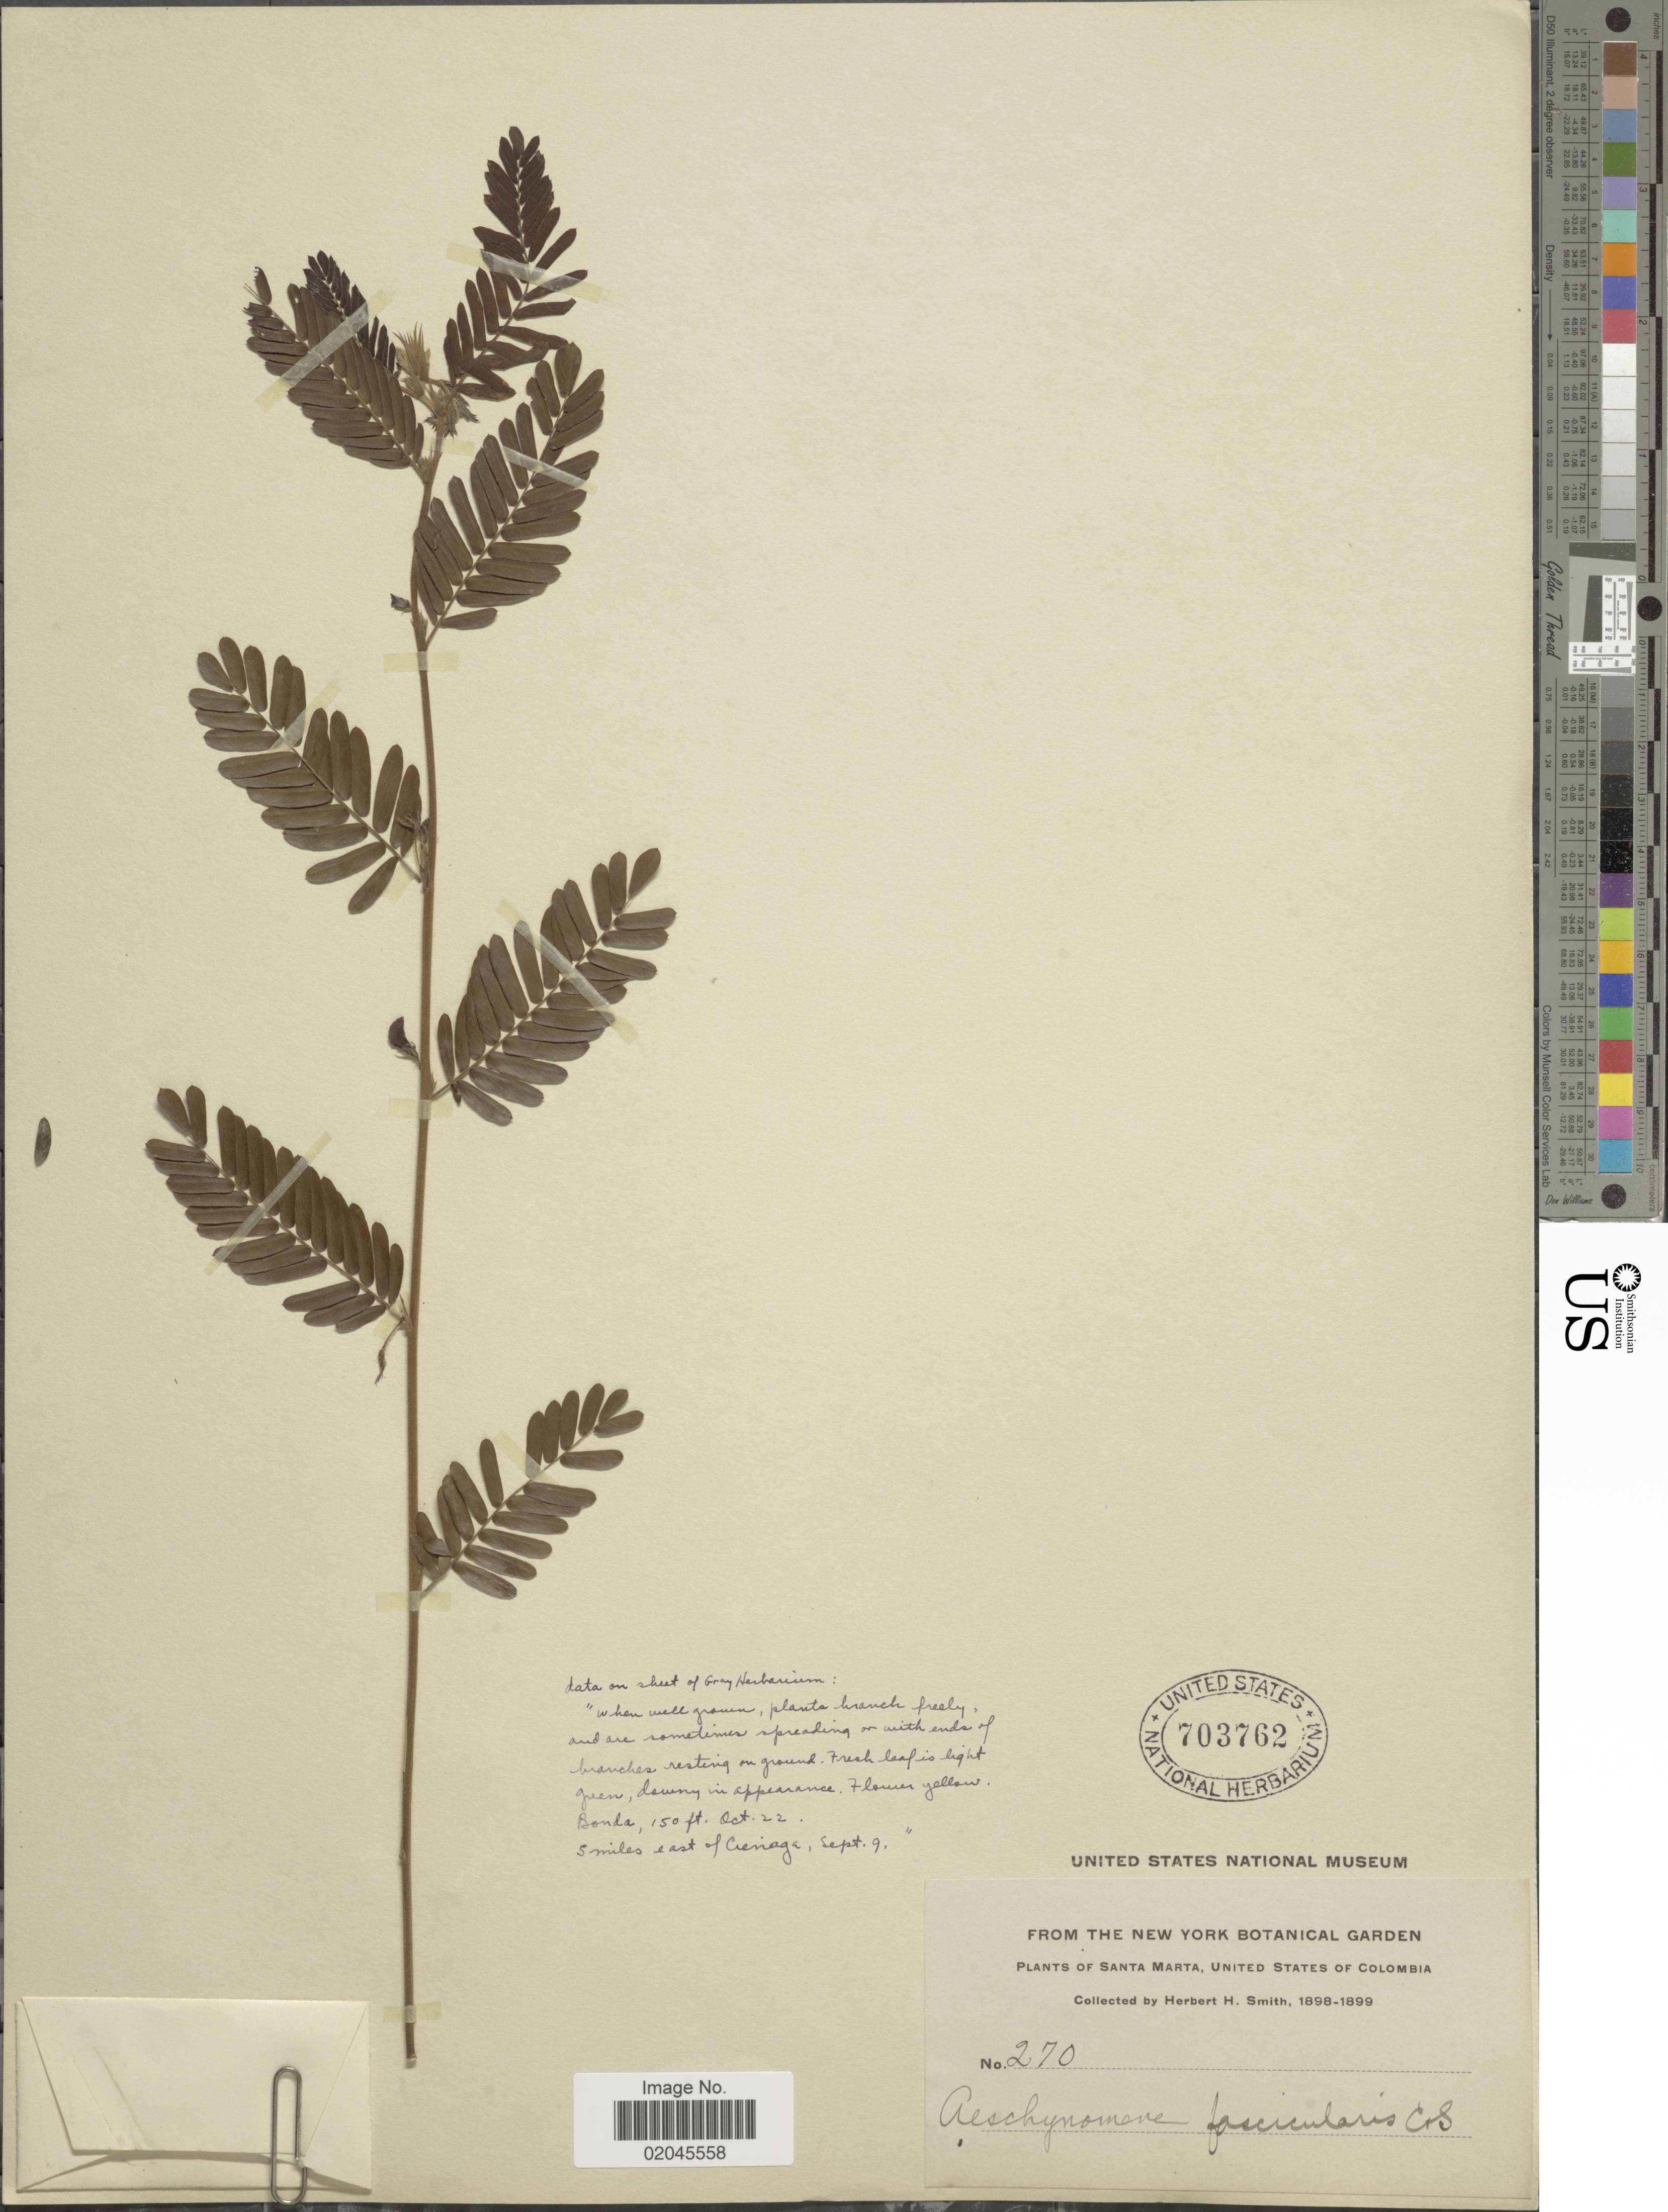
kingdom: Plantae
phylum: Tracheophyta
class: Magnoliopsida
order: Fabales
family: Fabaceae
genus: Aeschynomene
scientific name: Aeschynomene fascicularis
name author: Schltdl. & Cham.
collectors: Herbert H. Smith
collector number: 270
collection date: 1898-10-22/1899-09-09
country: Colombia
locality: Santa Marta, United States of Colombia, Bonda, 5 miles east of Cienaga.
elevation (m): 46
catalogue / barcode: US 703762